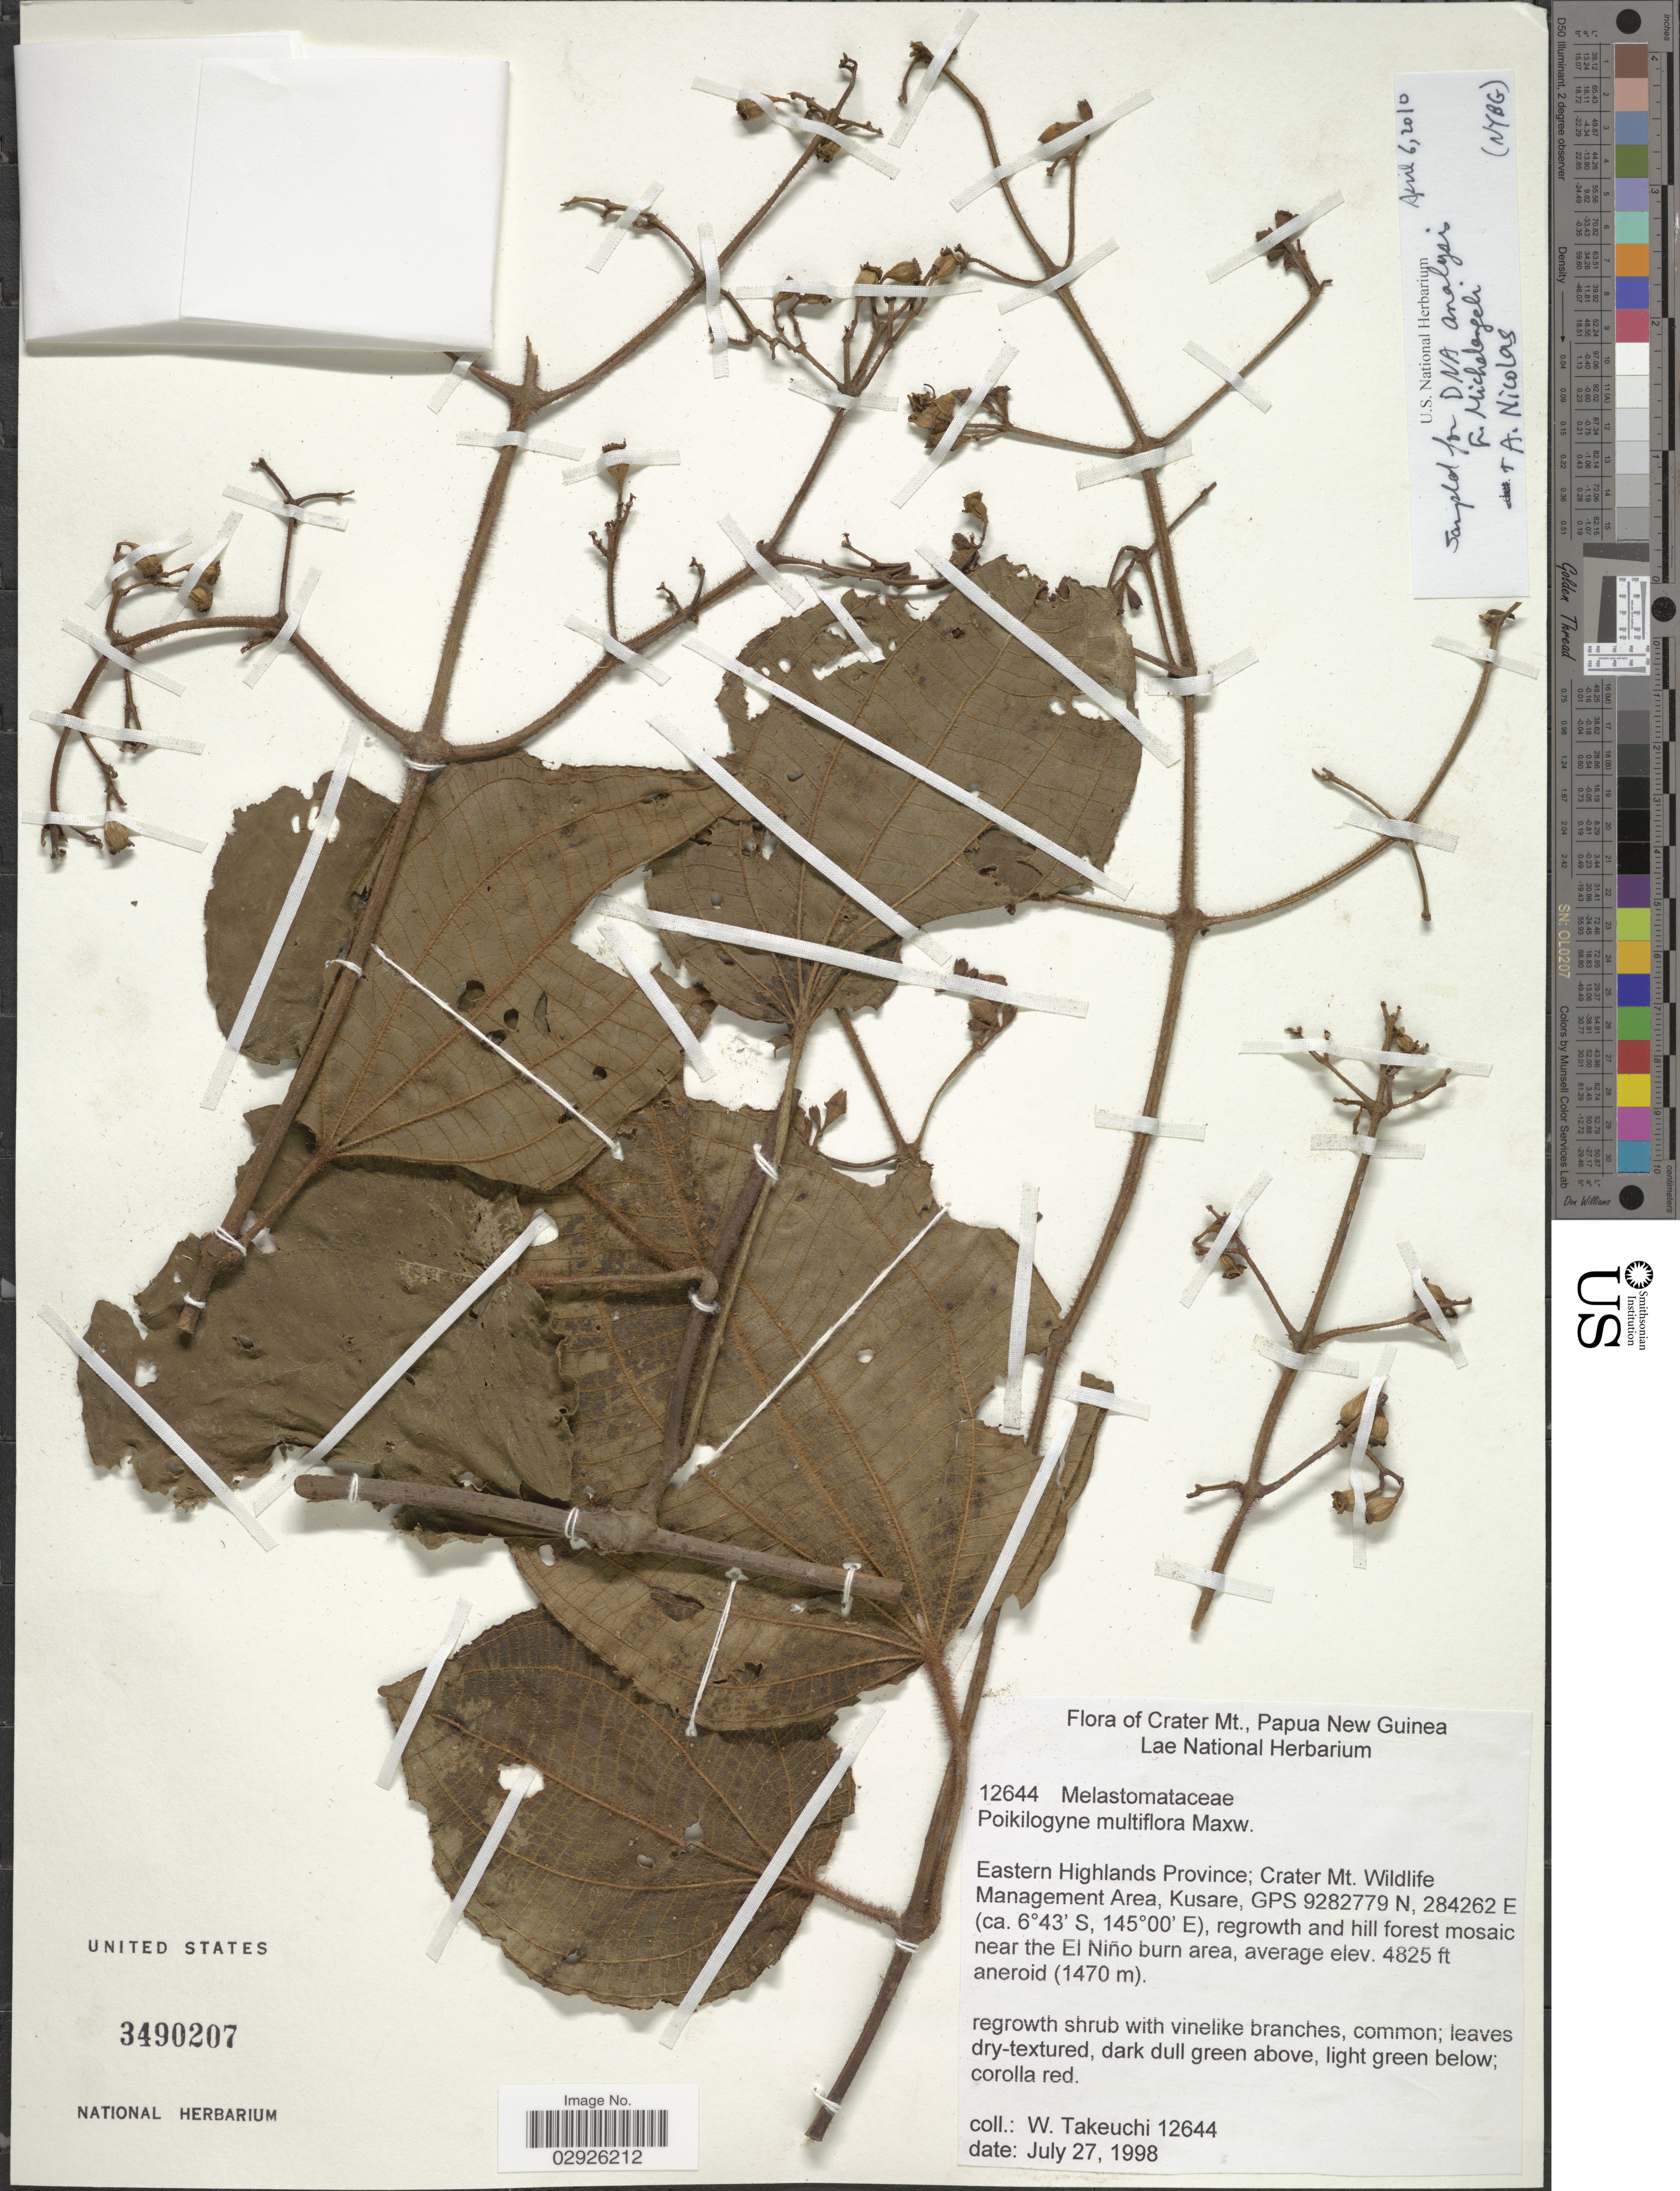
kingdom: Plantae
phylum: Tracheophyta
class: Magnoliopsida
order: Myrtales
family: Melastomataceae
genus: Poikilogyne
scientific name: Poikilogyne multiflora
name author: J.F. Maxwell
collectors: W. Takeuchi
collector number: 12644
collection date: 1998-07-27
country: Papua New Guinea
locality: Crater Mt. Eastern Highlands Province; Crater Mt. Wildlife Management Area, Kusare, GPS 9282779 N, 284262 E. Near the El Niño burn area.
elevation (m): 1471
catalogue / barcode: US 3490207